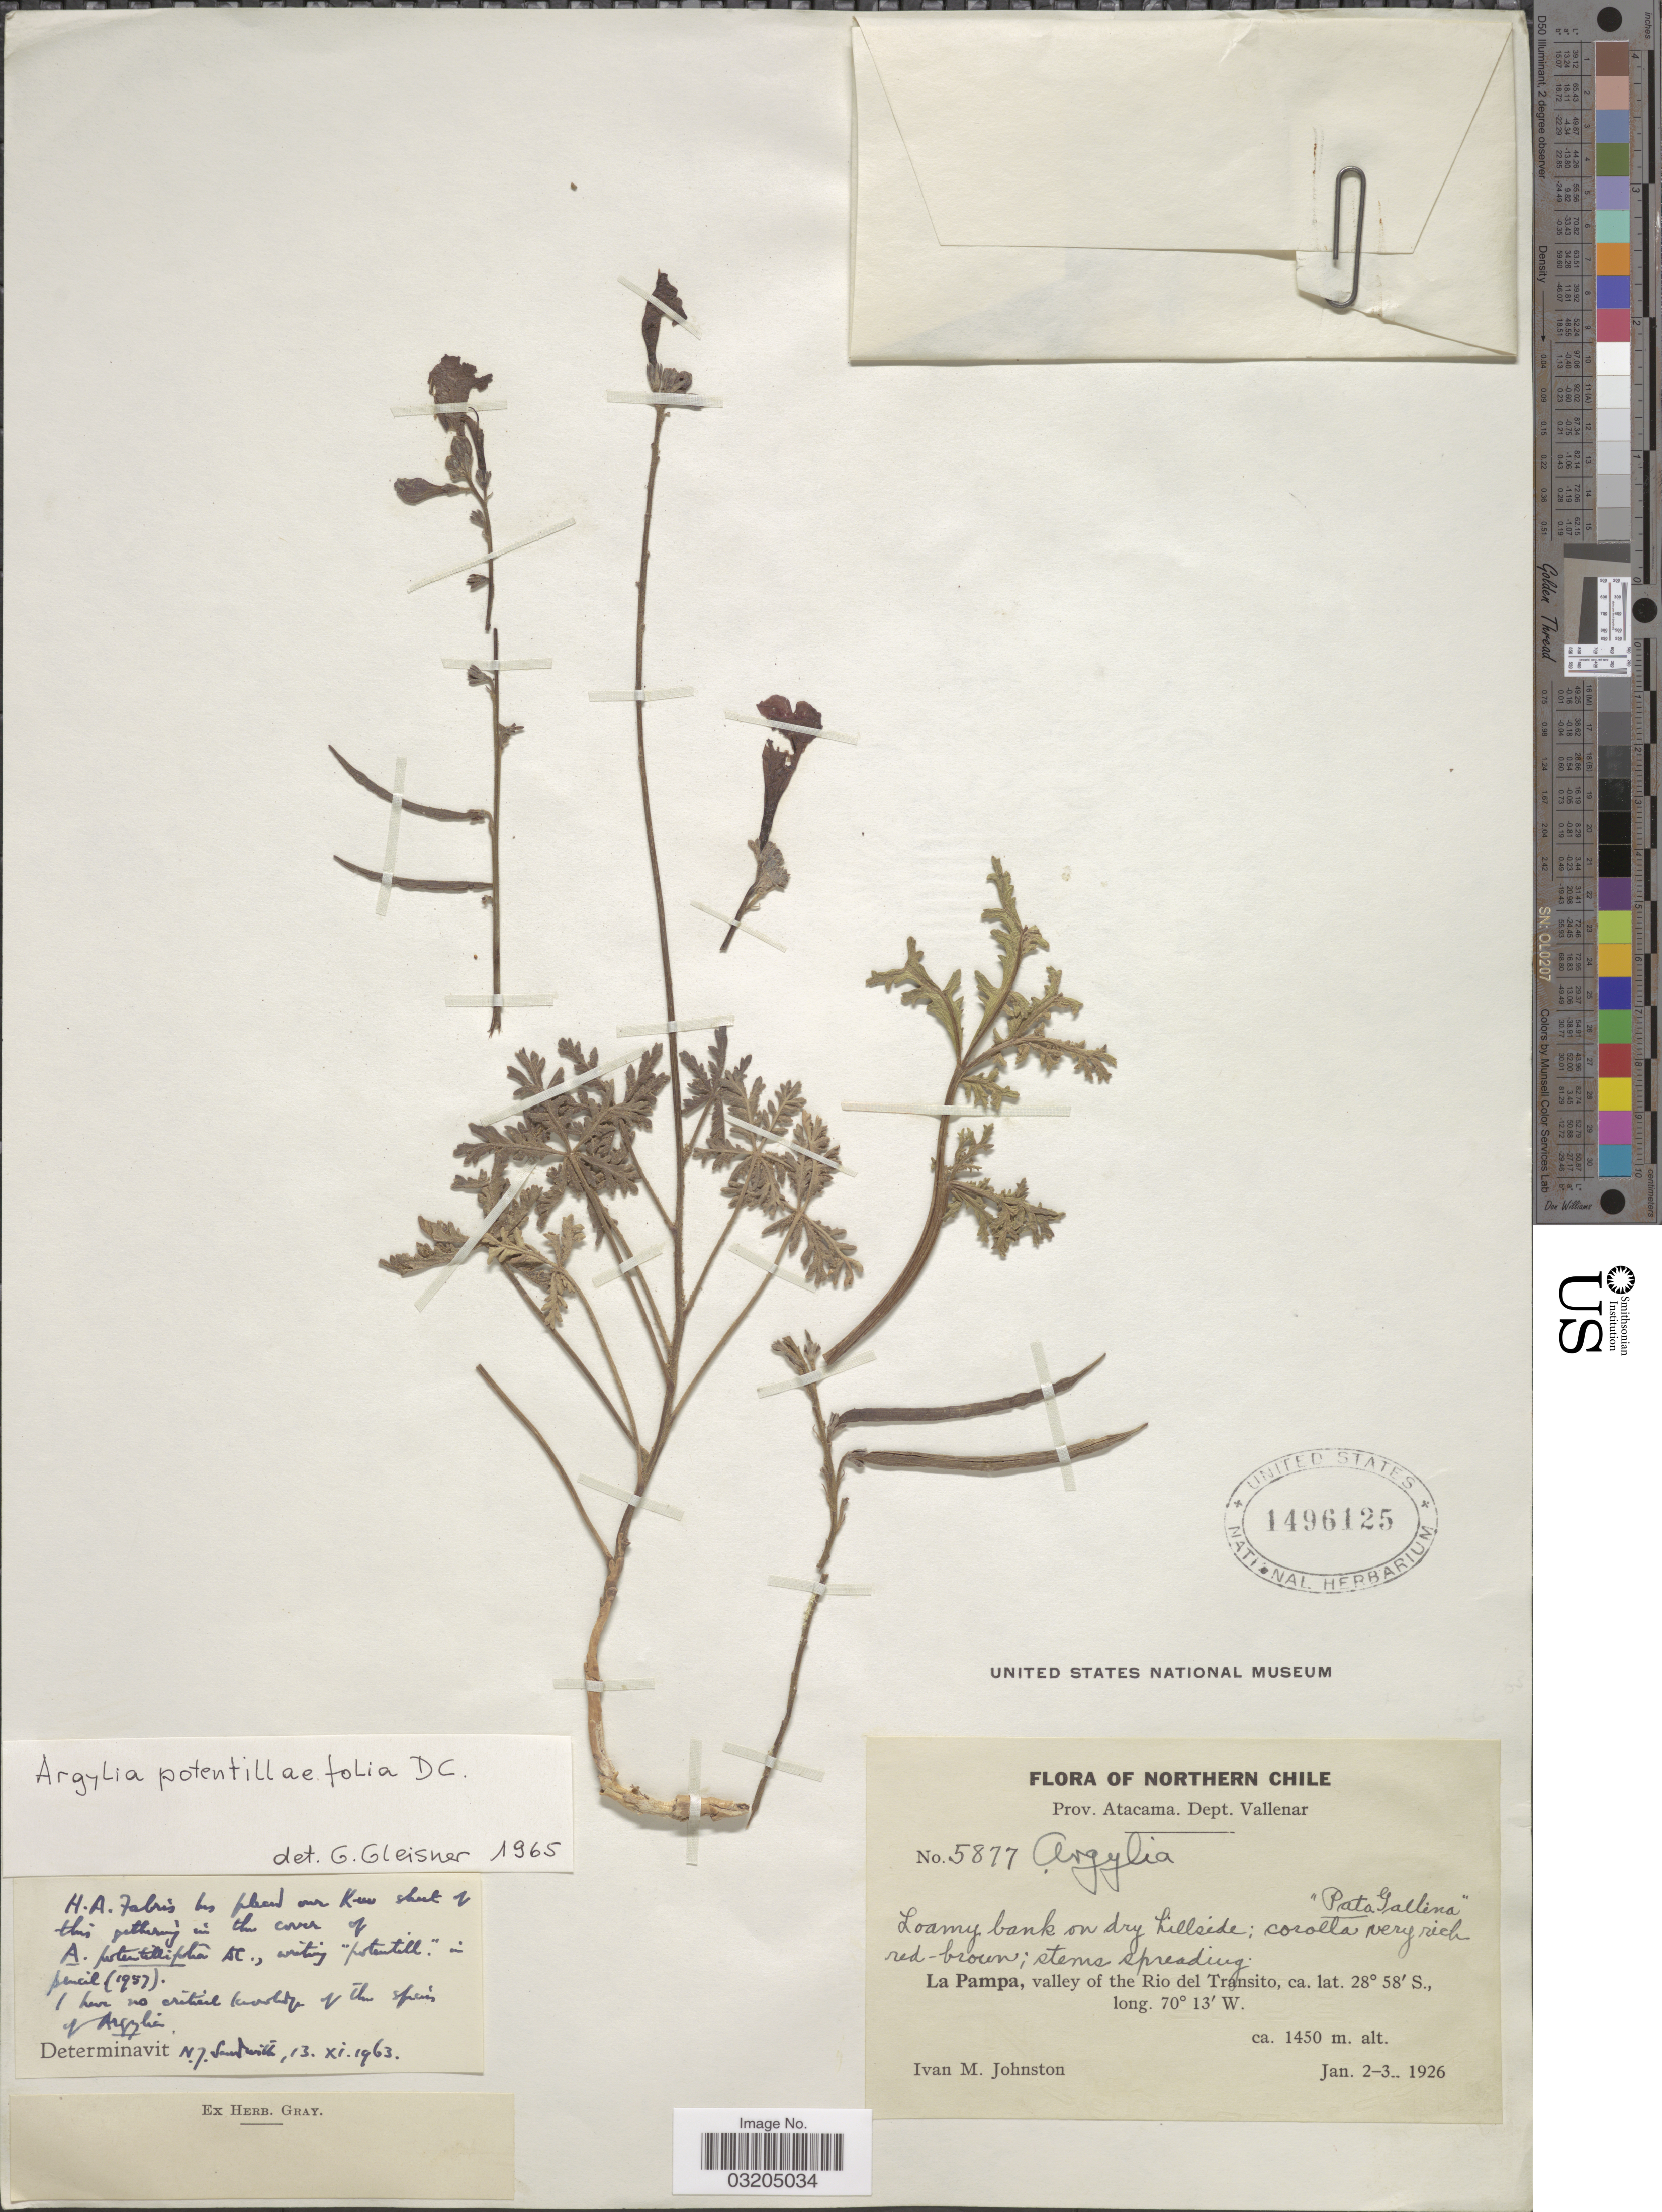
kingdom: Plantae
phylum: Tracheophyta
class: Magnoliopsida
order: Lamiales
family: Bignoniaceae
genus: Argylia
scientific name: Argylia potentillifolia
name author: A. DC. in DC.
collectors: I.M. Johnston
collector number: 5877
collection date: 1926-01-02/1926-01-03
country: Chile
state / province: Atacama (III)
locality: Northern Chile. Dept. Vallenar. La Pampa, valley of the Rio del Transito.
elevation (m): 1450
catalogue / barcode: US 1496125